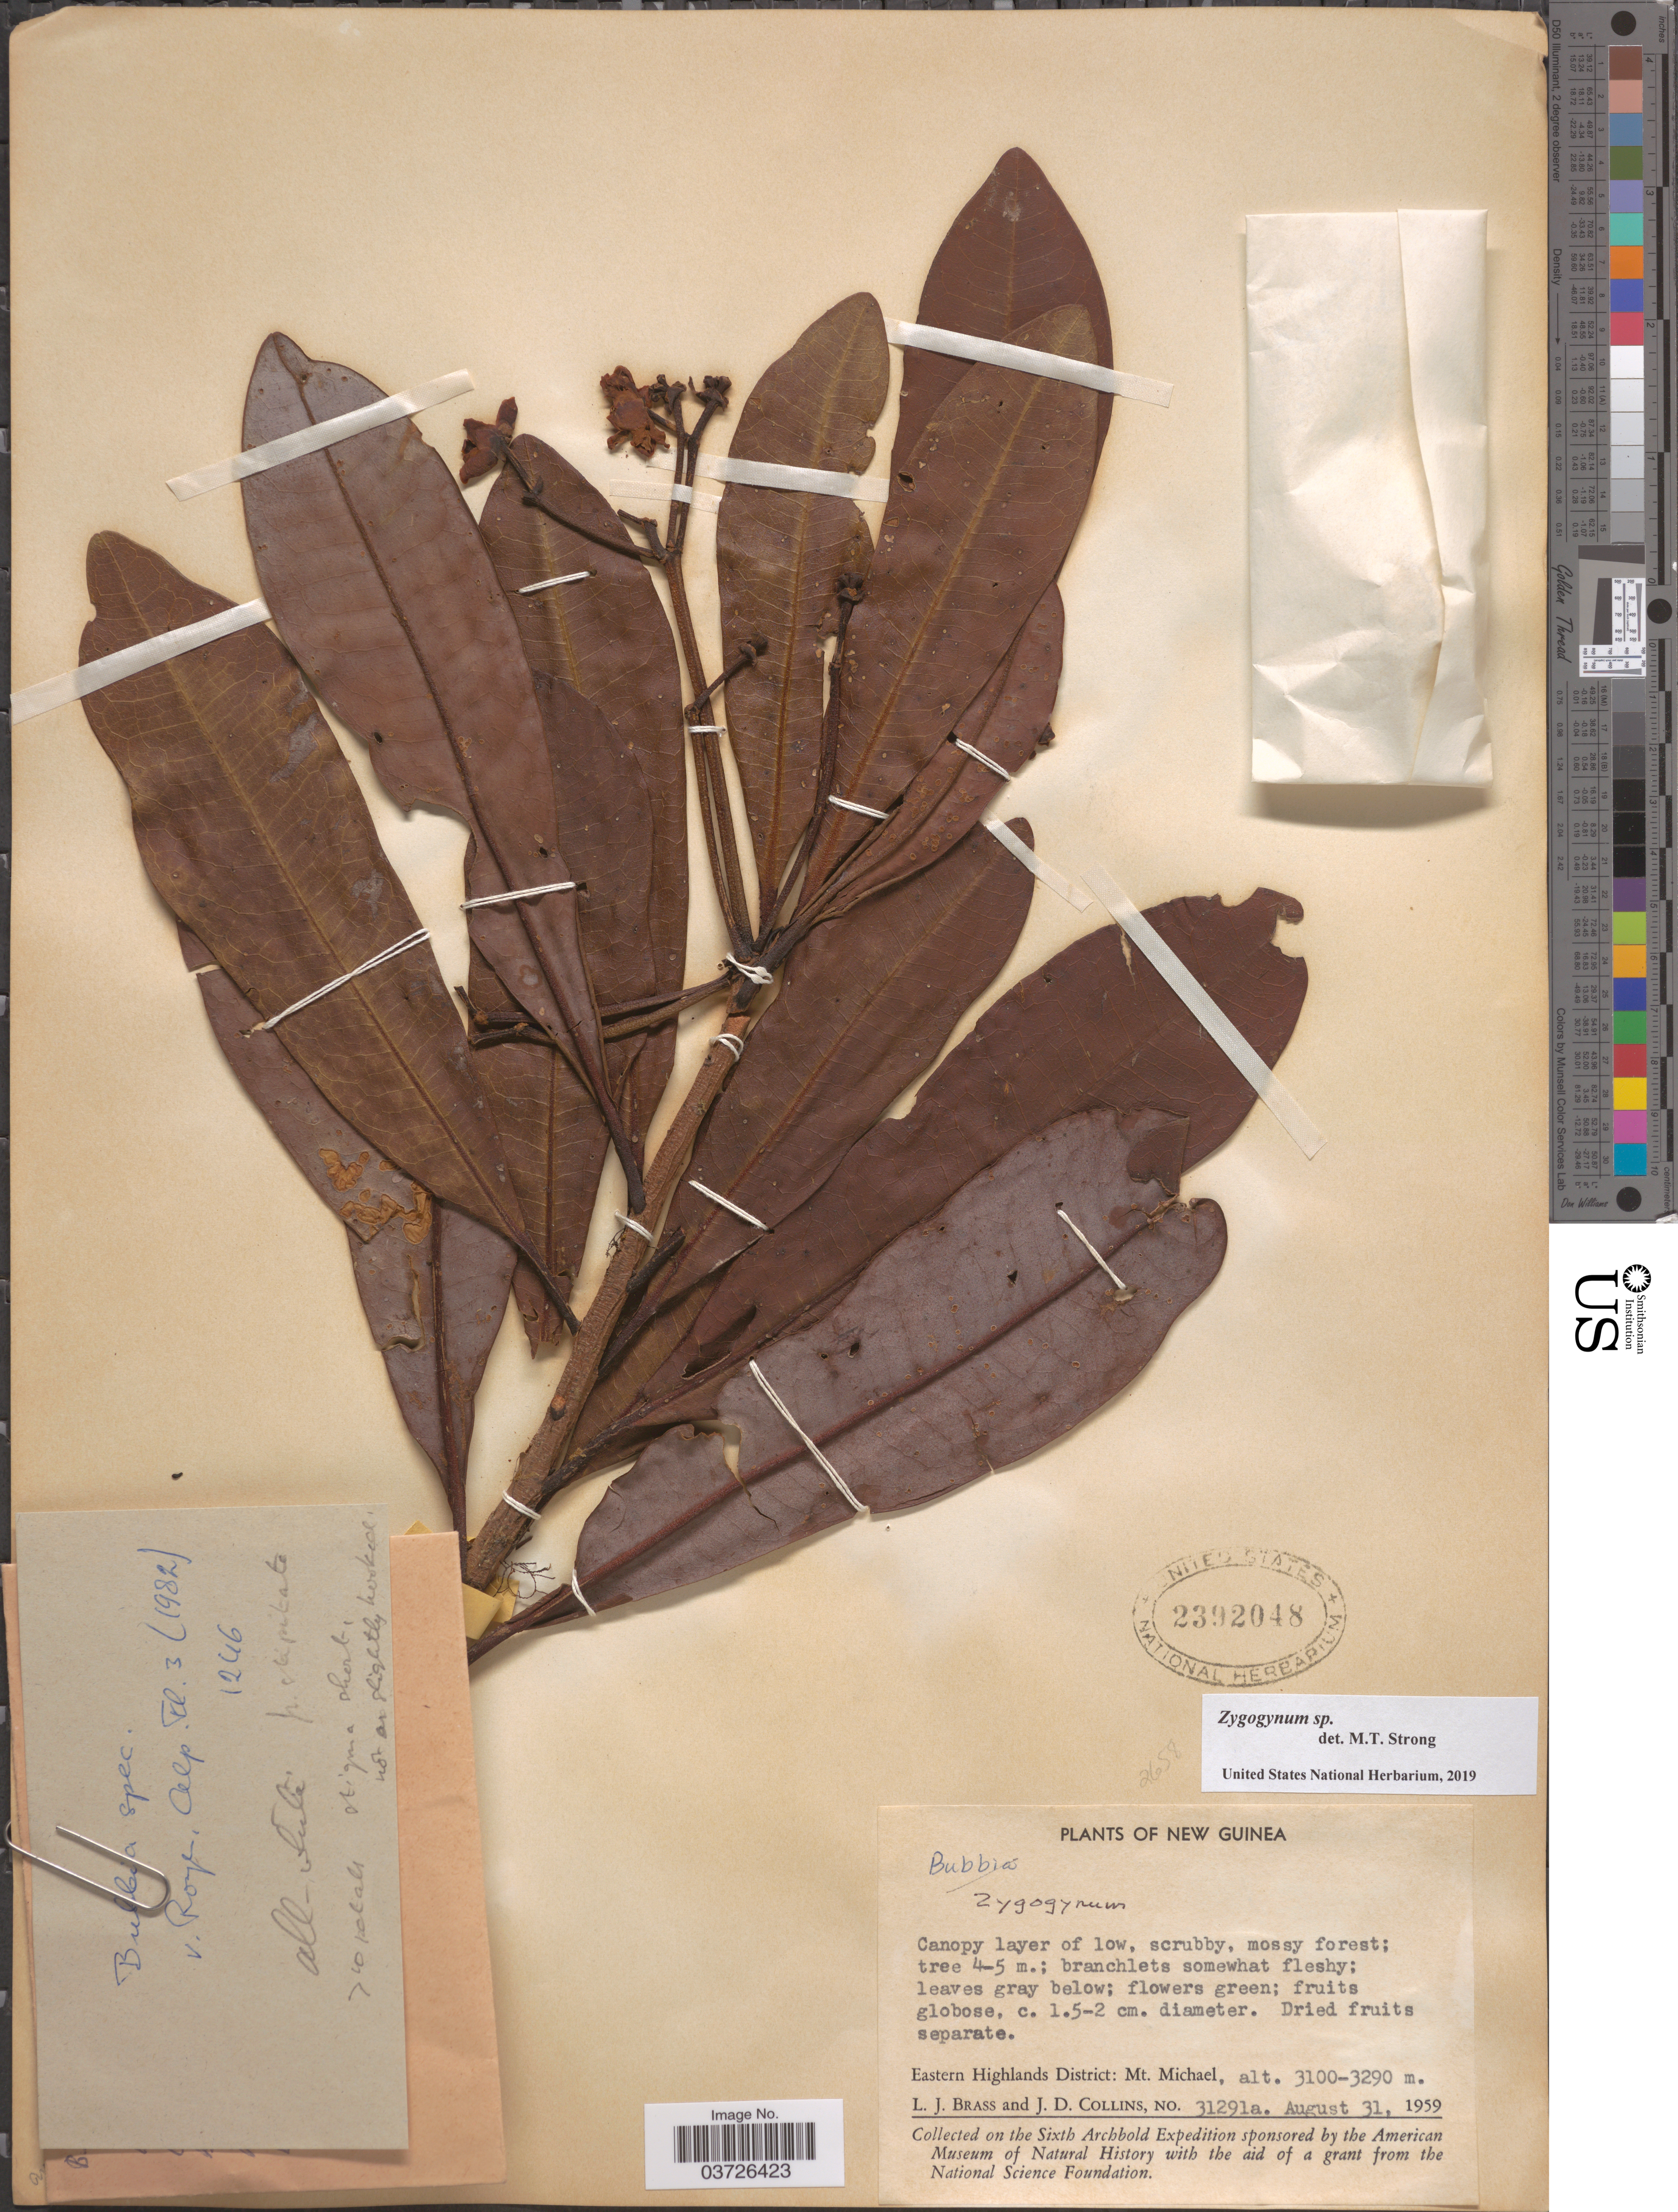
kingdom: Plantae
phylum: Tracheophyta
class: Magnoliopsida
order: Canellales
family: Winteraceae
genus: Zygogynum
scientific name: Zygogynum sp.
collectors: L. J. Brass & J. Collins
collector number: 31291a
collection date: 1959-08-31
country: Papua New Guinea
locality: New Guinea. Eastern Highlands District: Mt. Michael.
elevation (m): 3100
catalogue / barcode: US 2392048